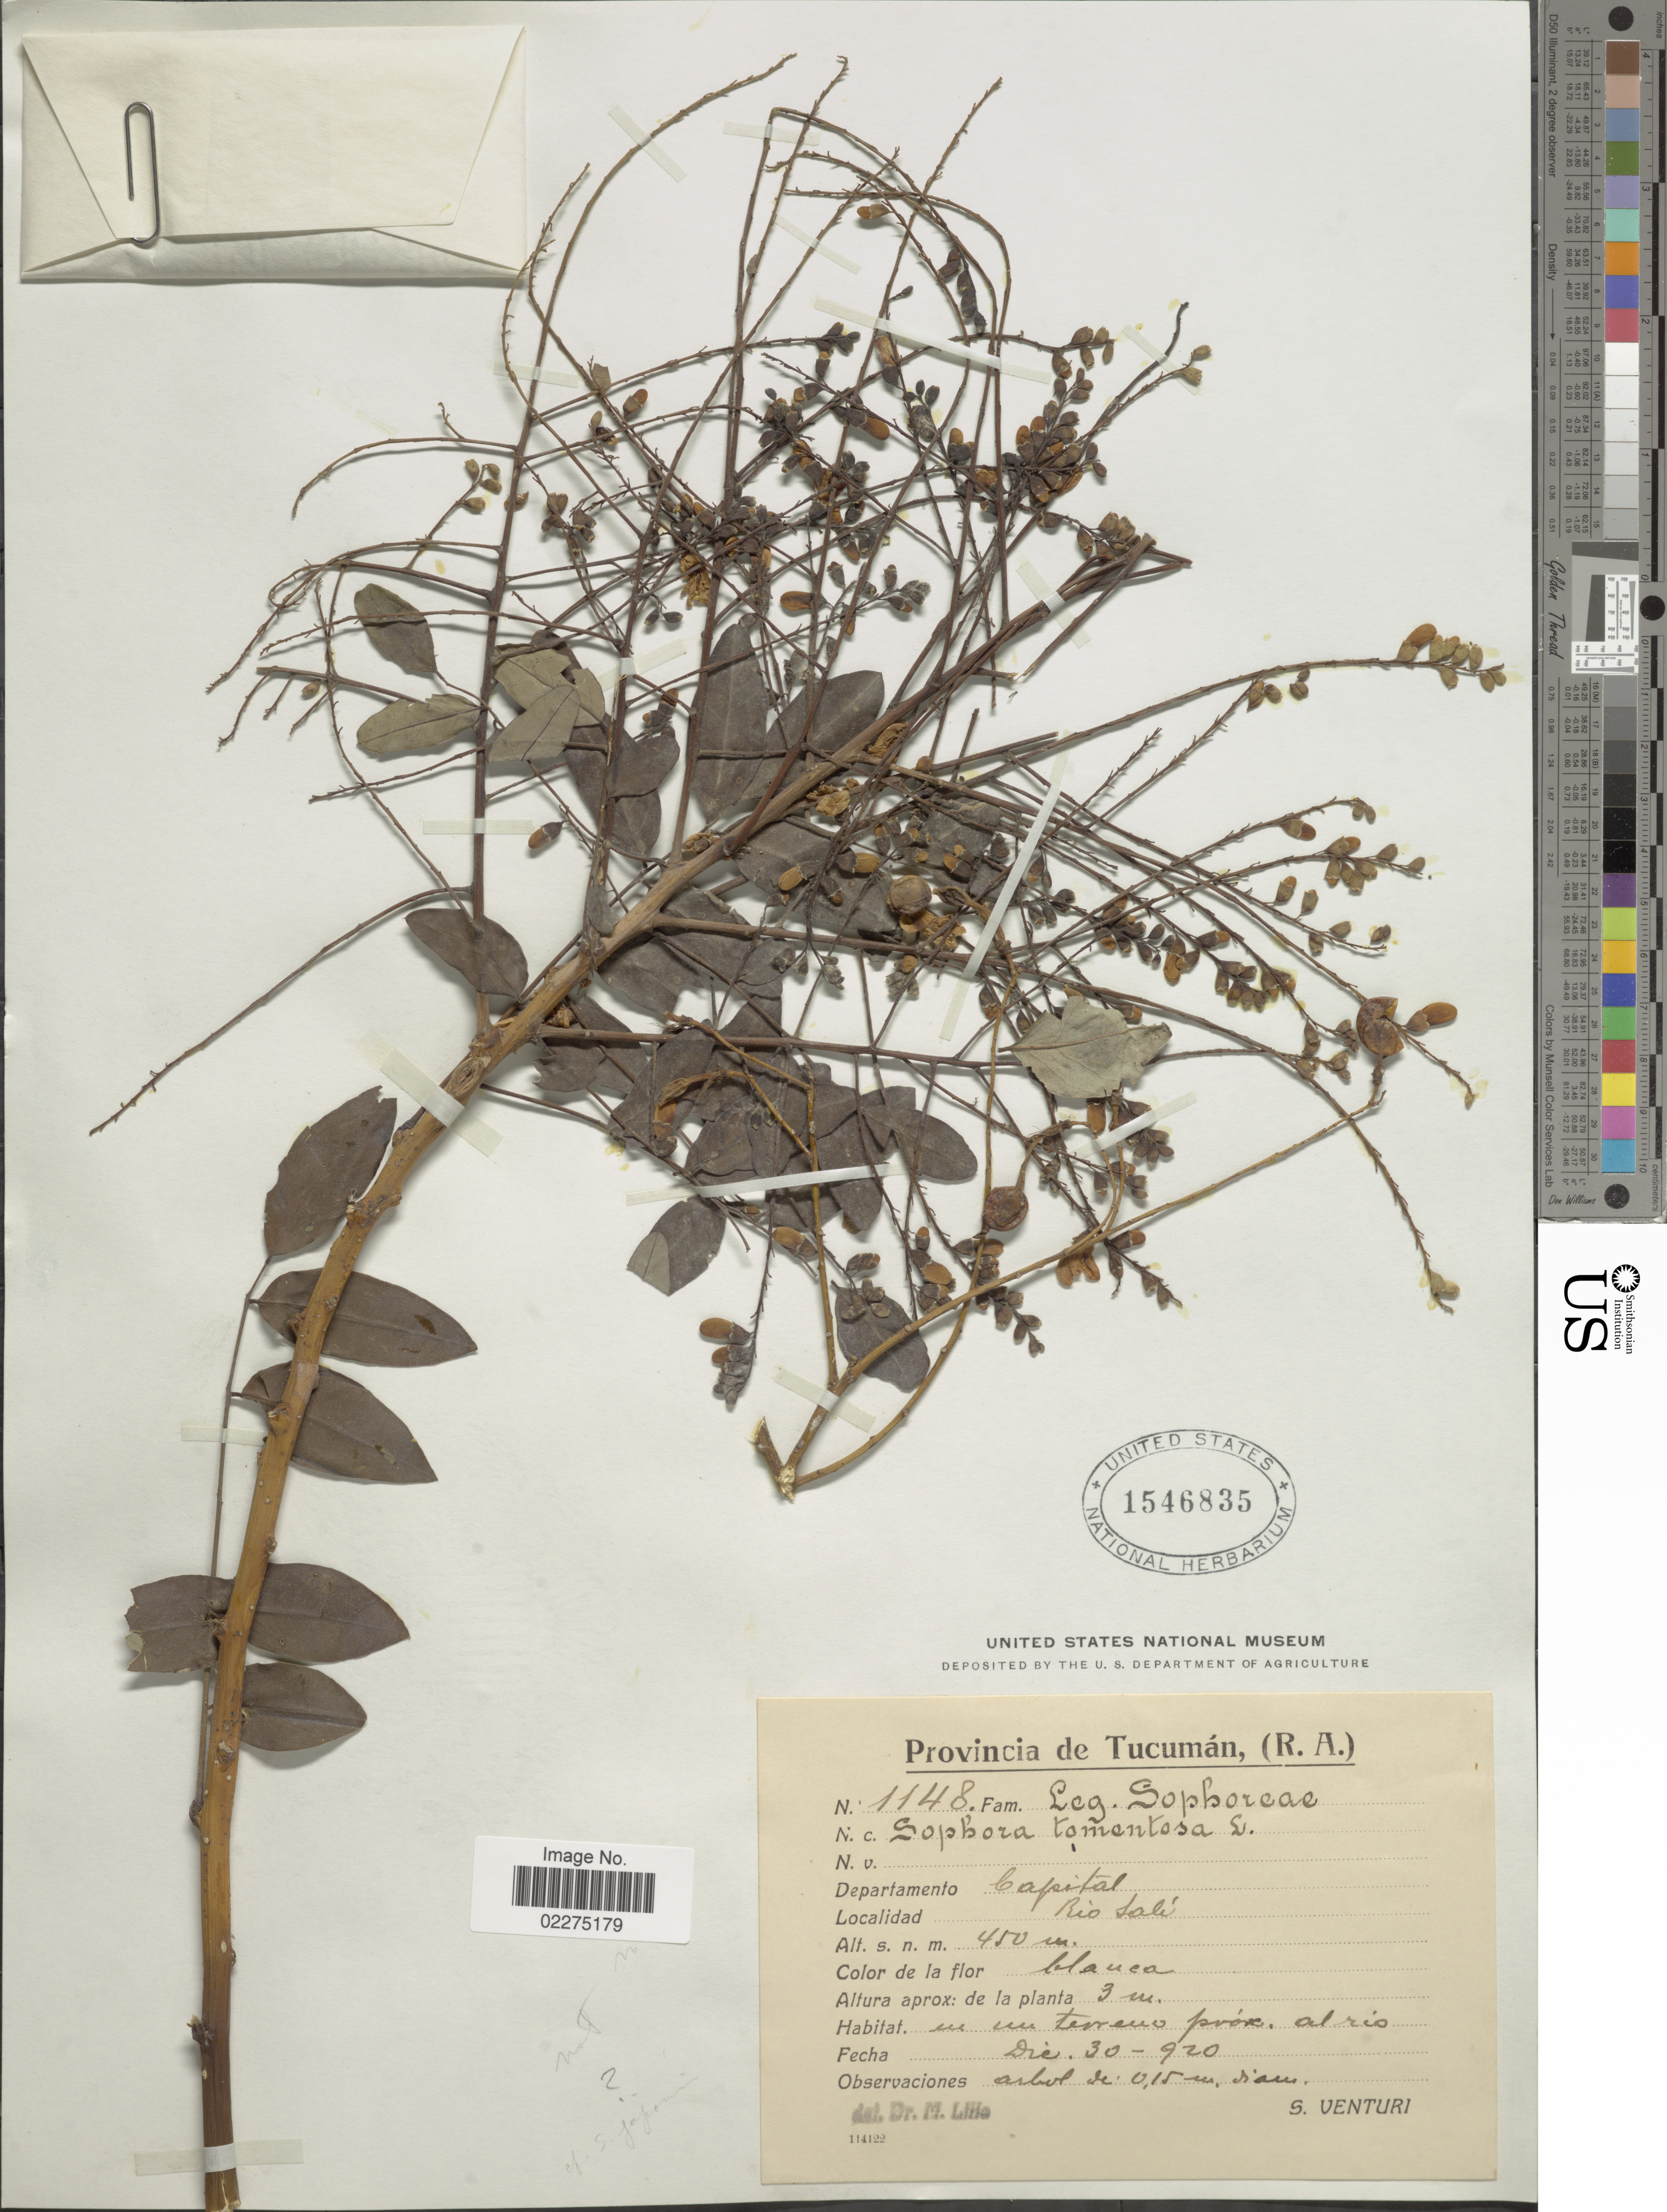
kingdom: Plantae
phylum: Tracheophyta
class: Magnoliopsida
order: Fabales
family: Fabaceae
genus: Sophora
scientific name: Sophora japonica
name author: L.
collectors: S. Venturi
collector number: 1148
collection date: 1920-12-30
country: Argentina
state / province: Tucuman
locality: Departamento Capital. Rio Salí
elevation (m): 450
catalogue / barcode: US 1546835